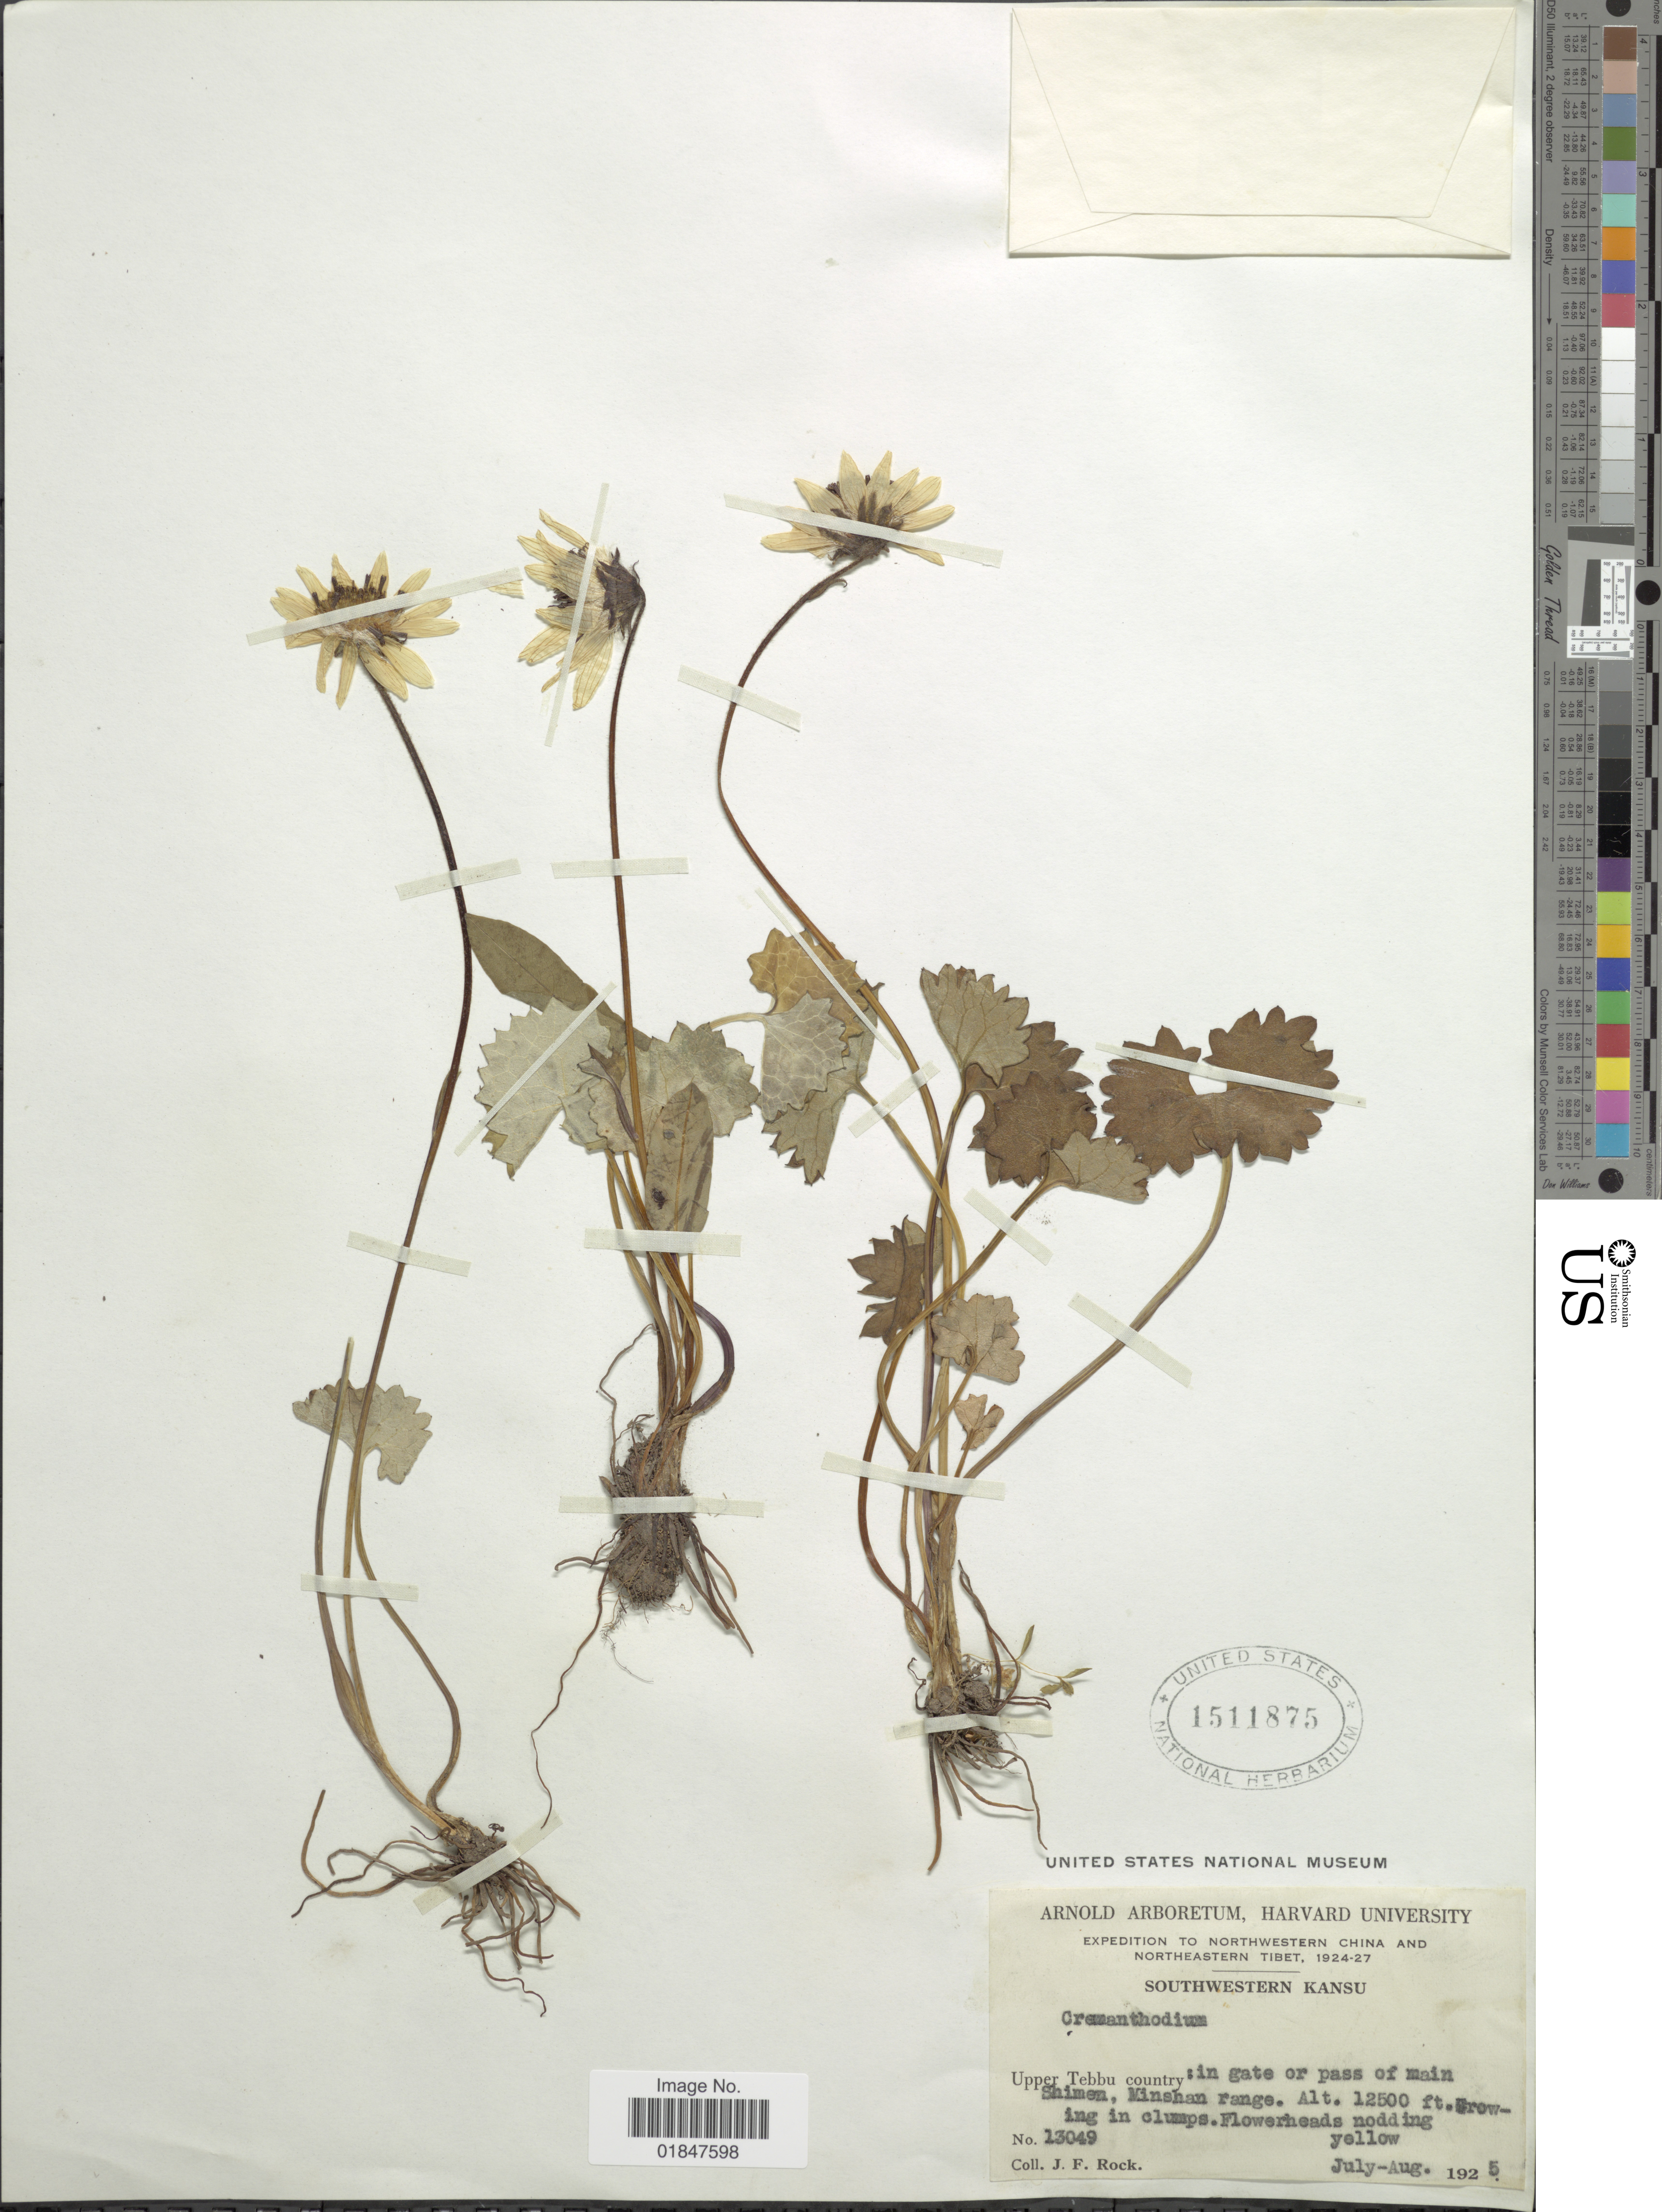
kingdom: Plantae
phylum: Tracheophyta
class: Magnoliopsida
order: Asterales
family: Asteraceae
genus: Cremanthodium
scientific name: Cremanthodium sp.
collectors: J. Rock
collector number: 13049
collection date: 1925-07/1925-08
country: China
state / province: Gansu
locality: Northwestern China and Northeastern Tibet, Southwestern Kansu, Upper Tebbu country: in gate or pass of main Shimen, Minshan range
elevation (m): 3810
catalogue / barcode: US 1511875